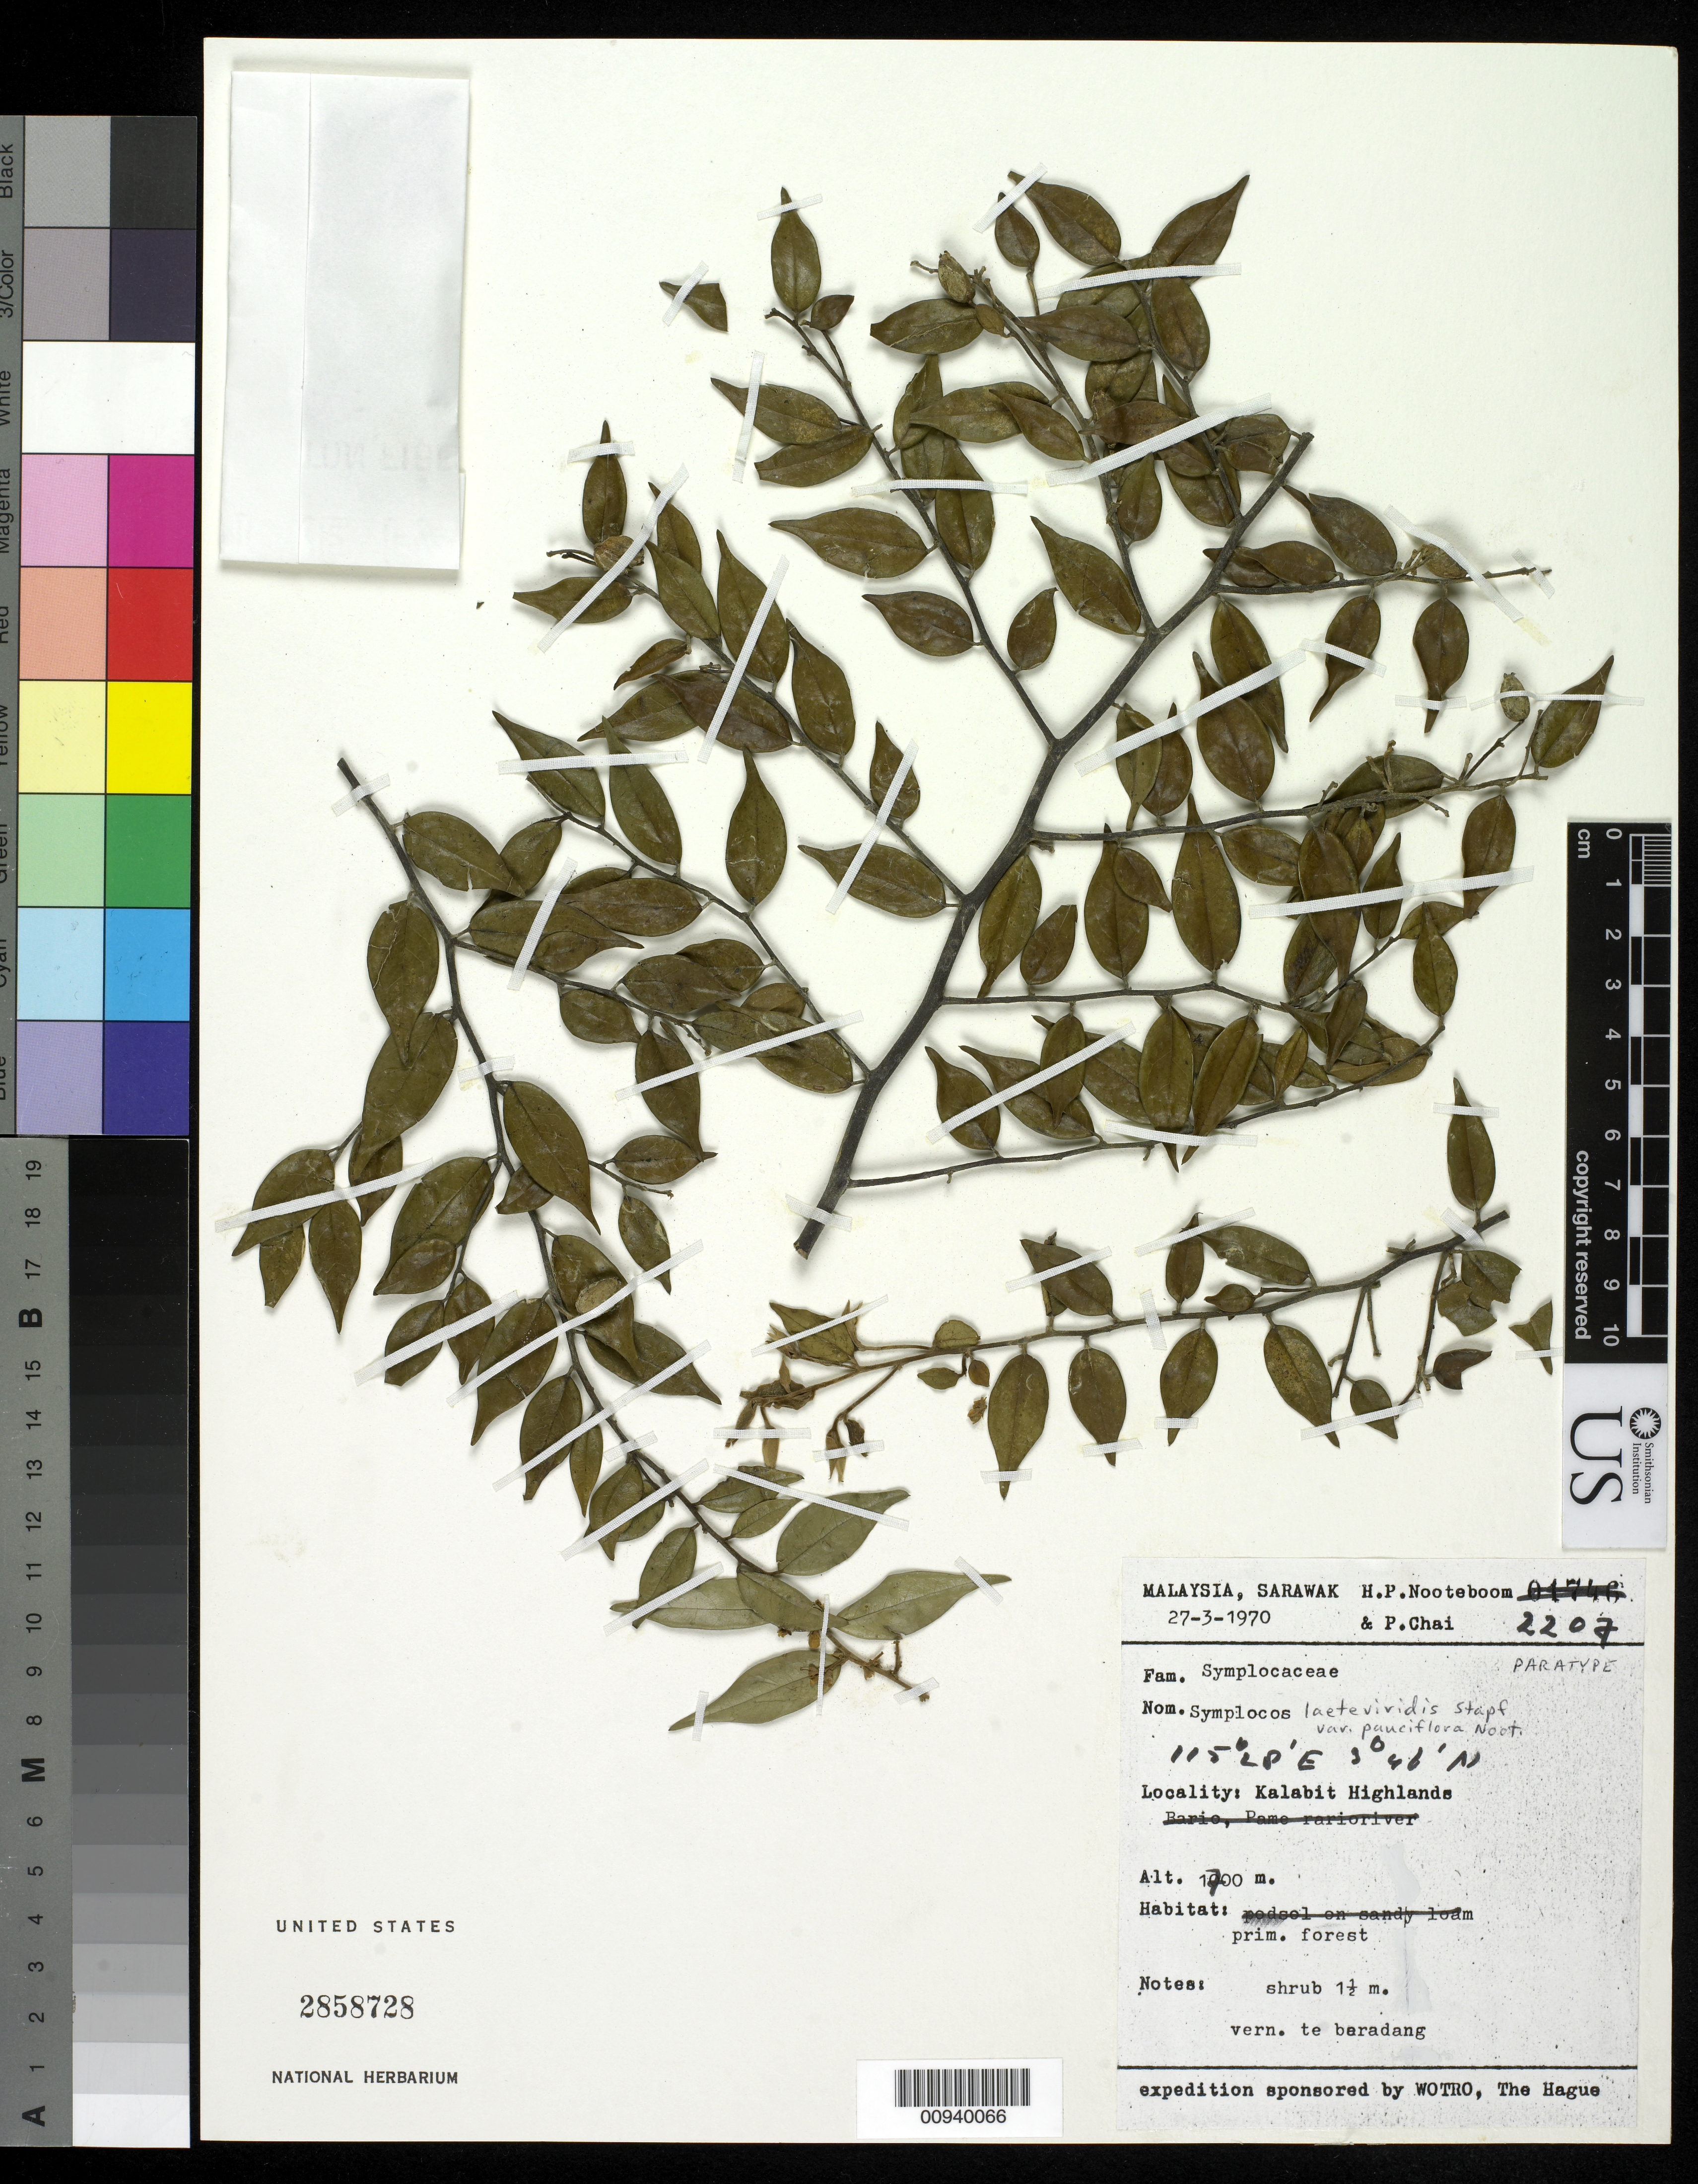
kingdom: Plantae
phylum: Tracheophyta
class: Magnoliopsida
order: Ericales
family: Symplocaceae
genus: Symplocos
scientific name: Symplocos laeteviridis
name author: Stapf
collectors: H. P. Nooteboom & P. Chai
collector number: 2207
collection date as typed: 27 Mar 1970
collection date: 1970-03-27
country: Malaysia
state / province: Sarawak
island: Borneo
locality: Kalabit Highlands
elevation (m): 1700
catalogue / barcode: US 2858728